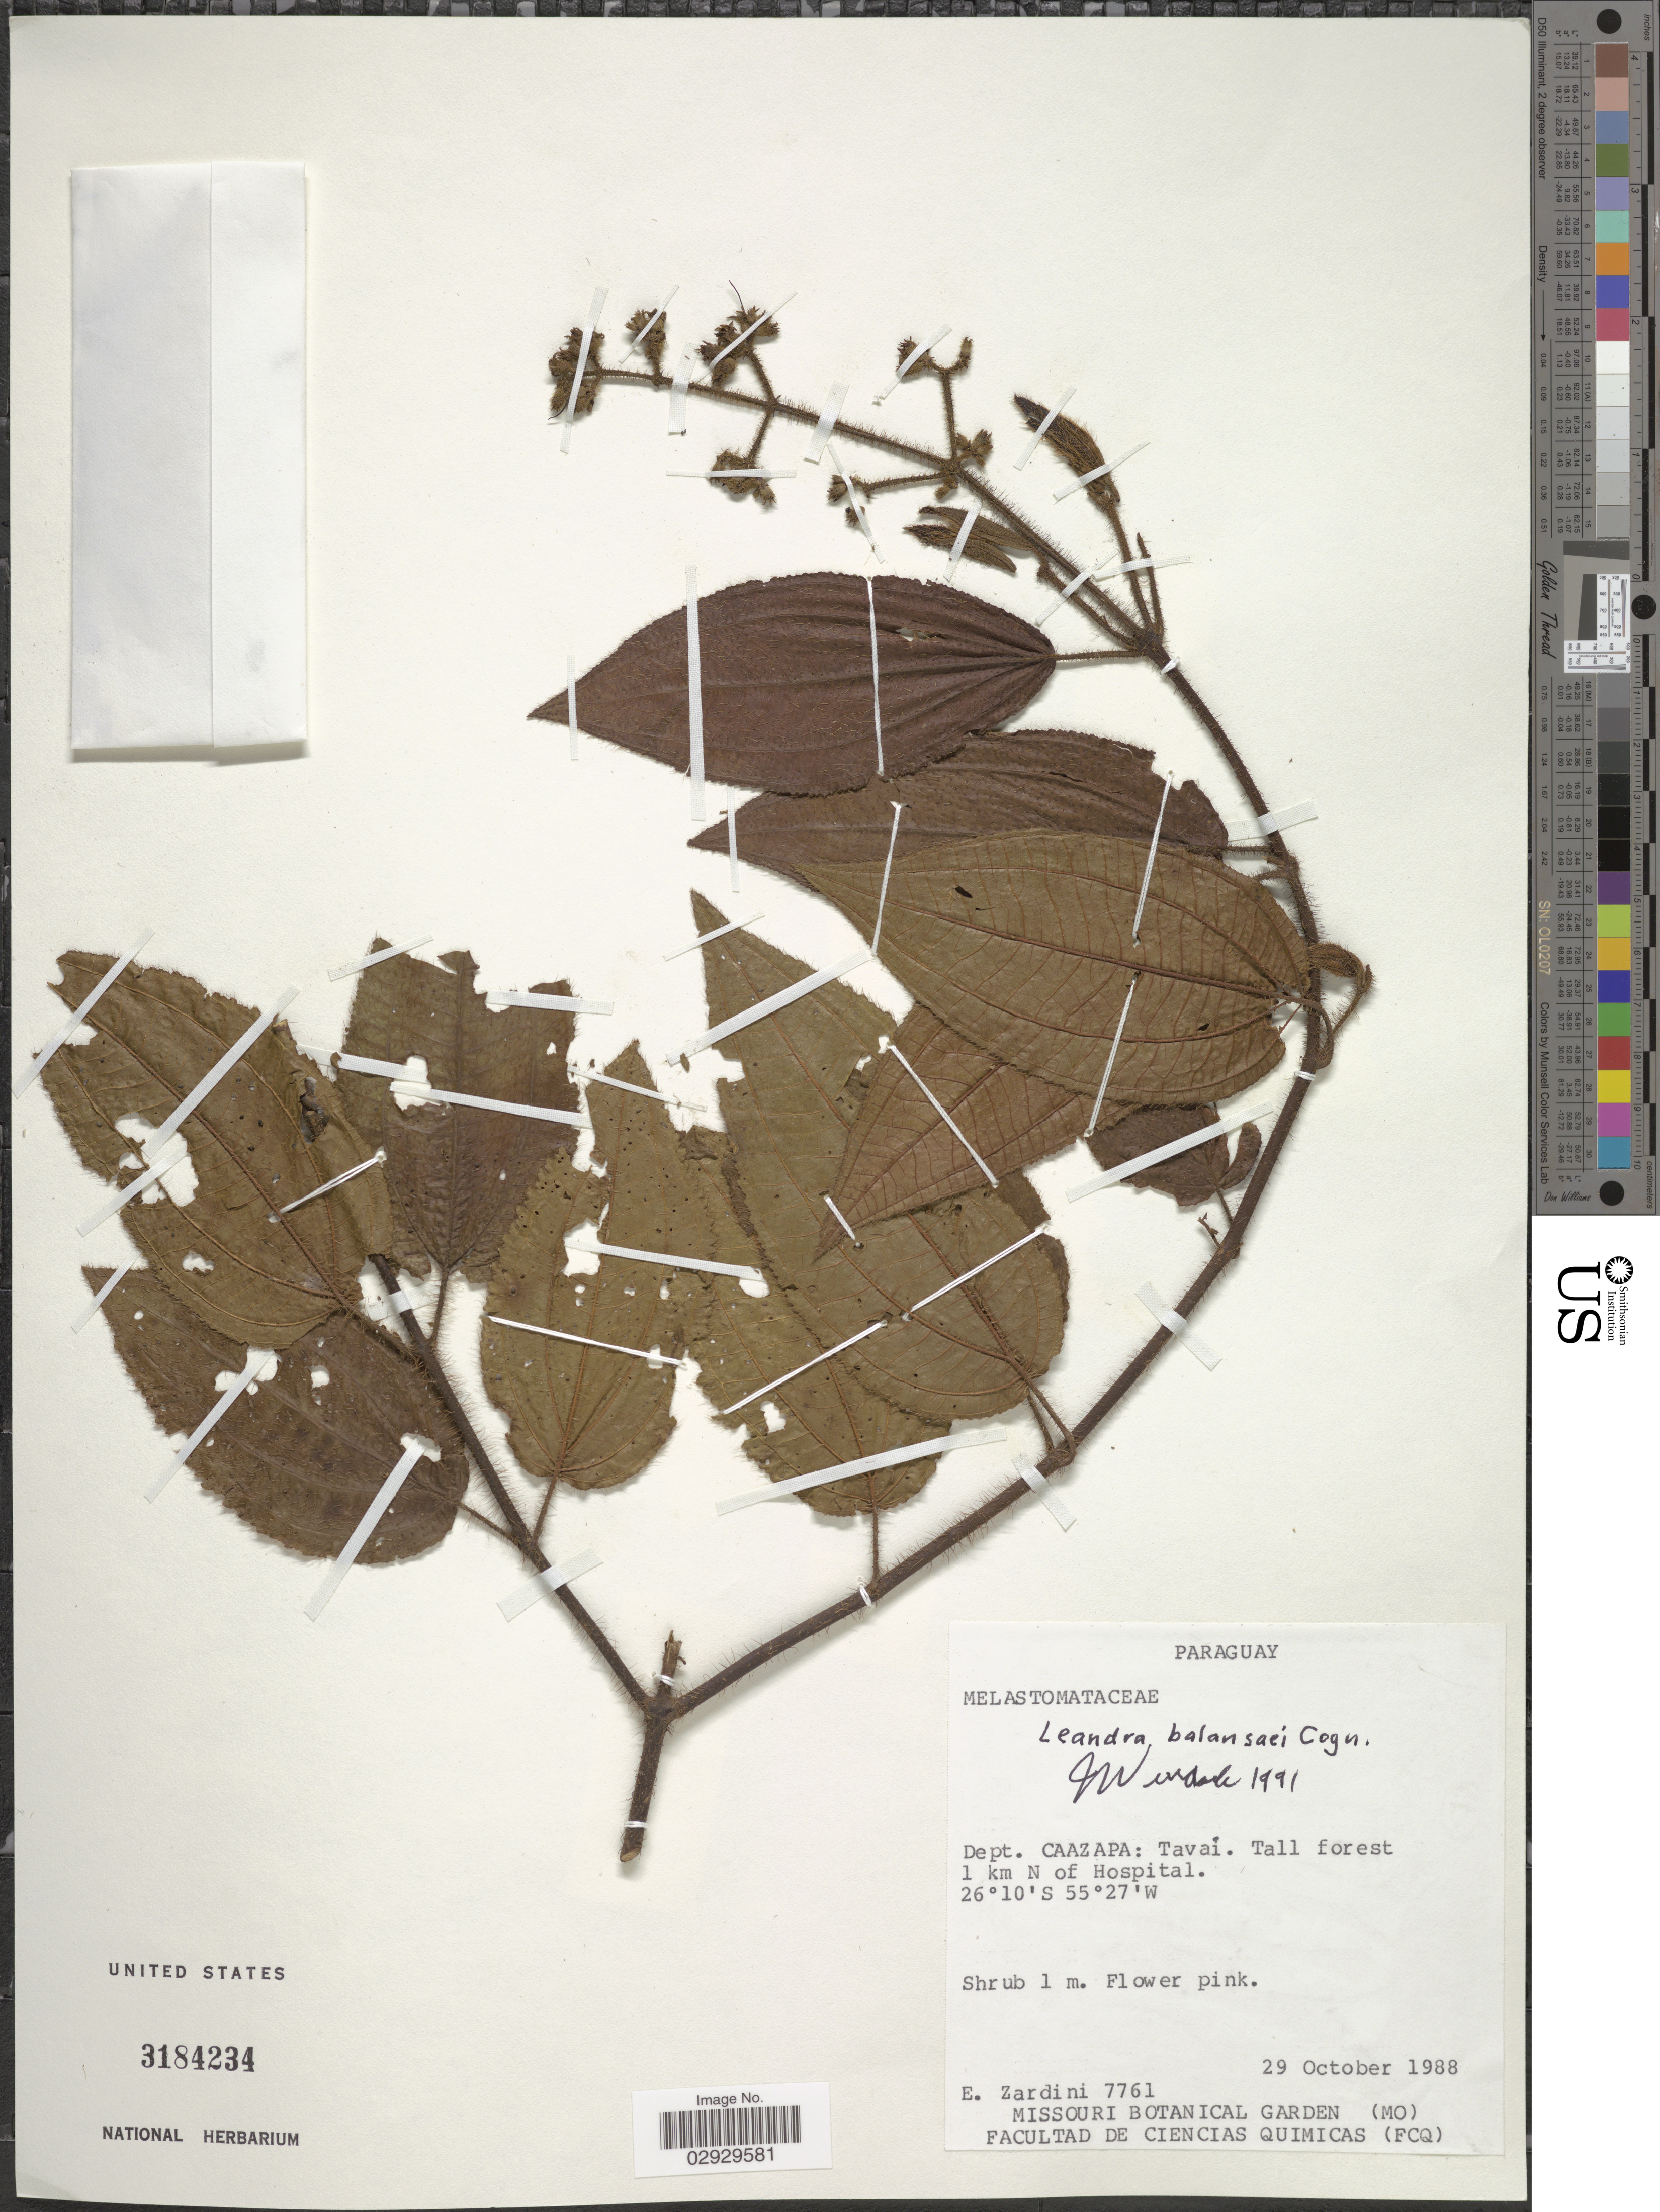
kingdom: Plantae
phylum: Tracheophyta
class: Magnoliopsida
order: Myrtales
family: Melastomataceae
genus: Leandra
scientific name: Leandra balansae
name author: Cogn.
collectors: E. Zardini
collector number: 7761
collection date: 1988-10-29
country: Paraguay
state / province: Caazapa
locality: Dept. Caazapa: Tavaí. Tall forest 1 km N of Hospital.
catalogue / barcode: US 3184234